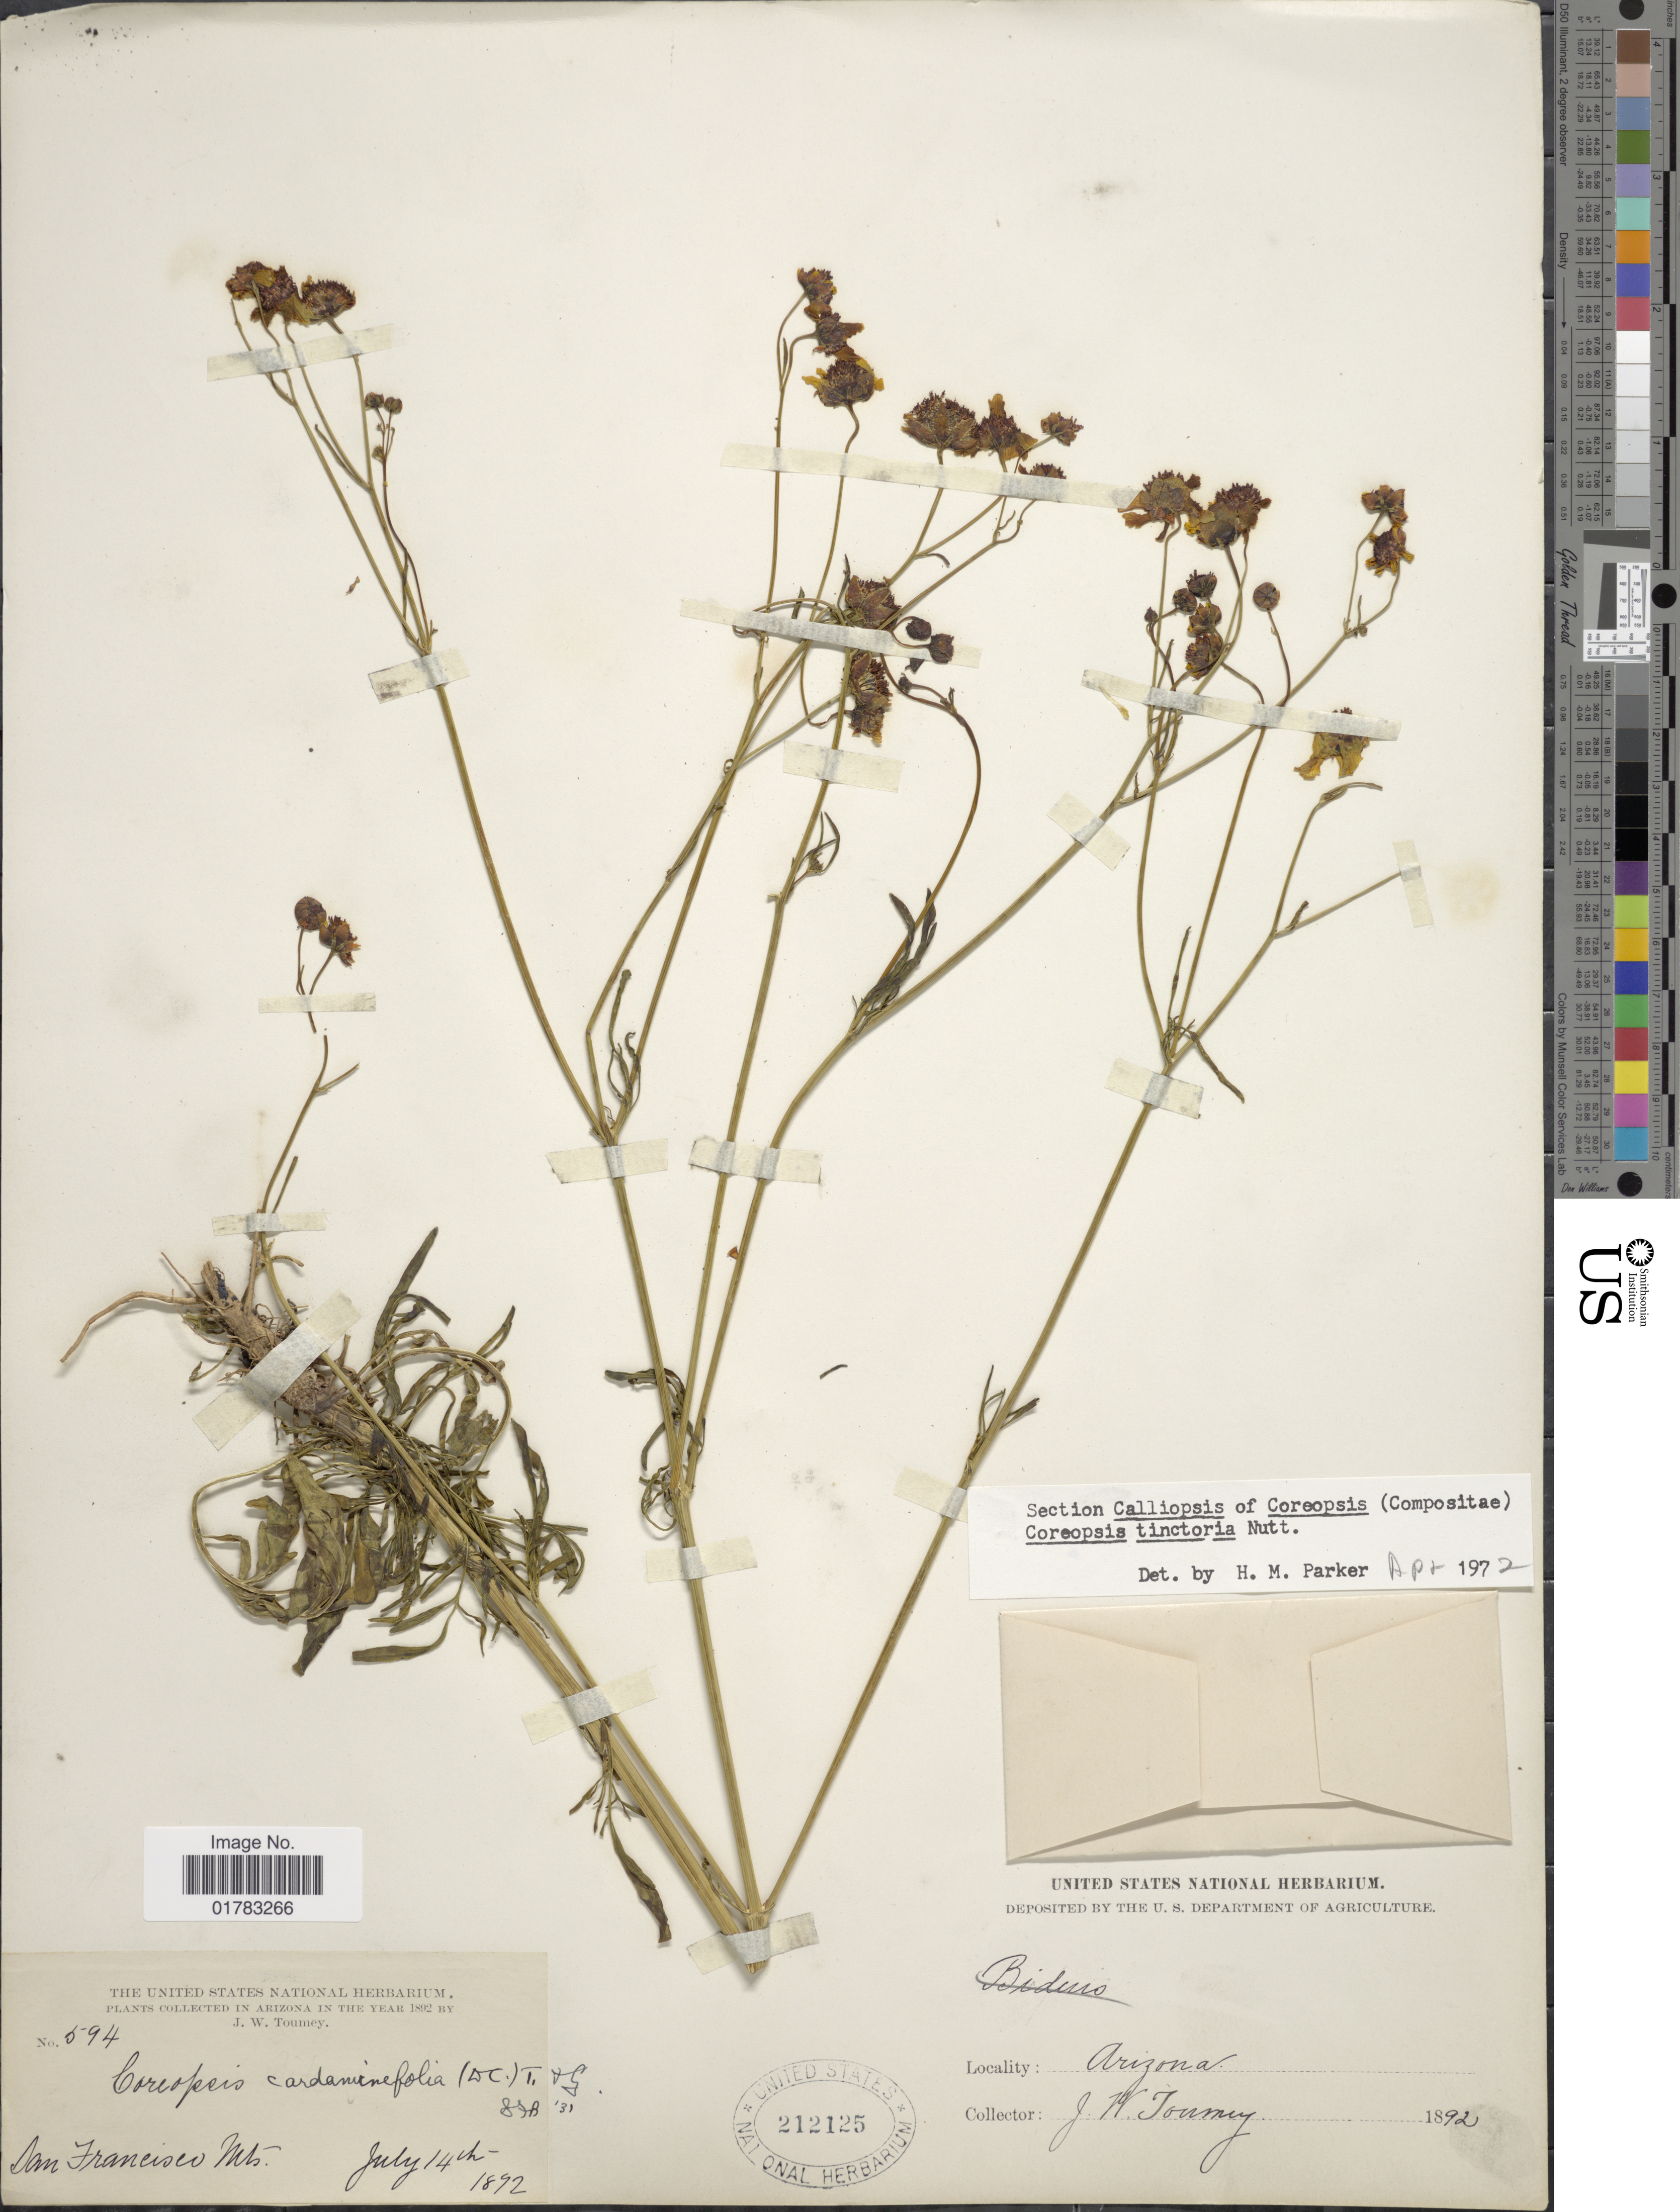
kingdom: Plantae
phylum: Tracheophyta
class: Magnoliopsida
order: Asterales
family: Asteraceae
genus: Coreopsis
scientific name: Coreopsis tinctoria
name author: Nutt.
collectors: J. W. Toumey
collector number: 594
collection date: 1892-07-14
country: United States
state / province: Arizona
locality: San Francisco Mts.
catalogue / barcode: US 212125